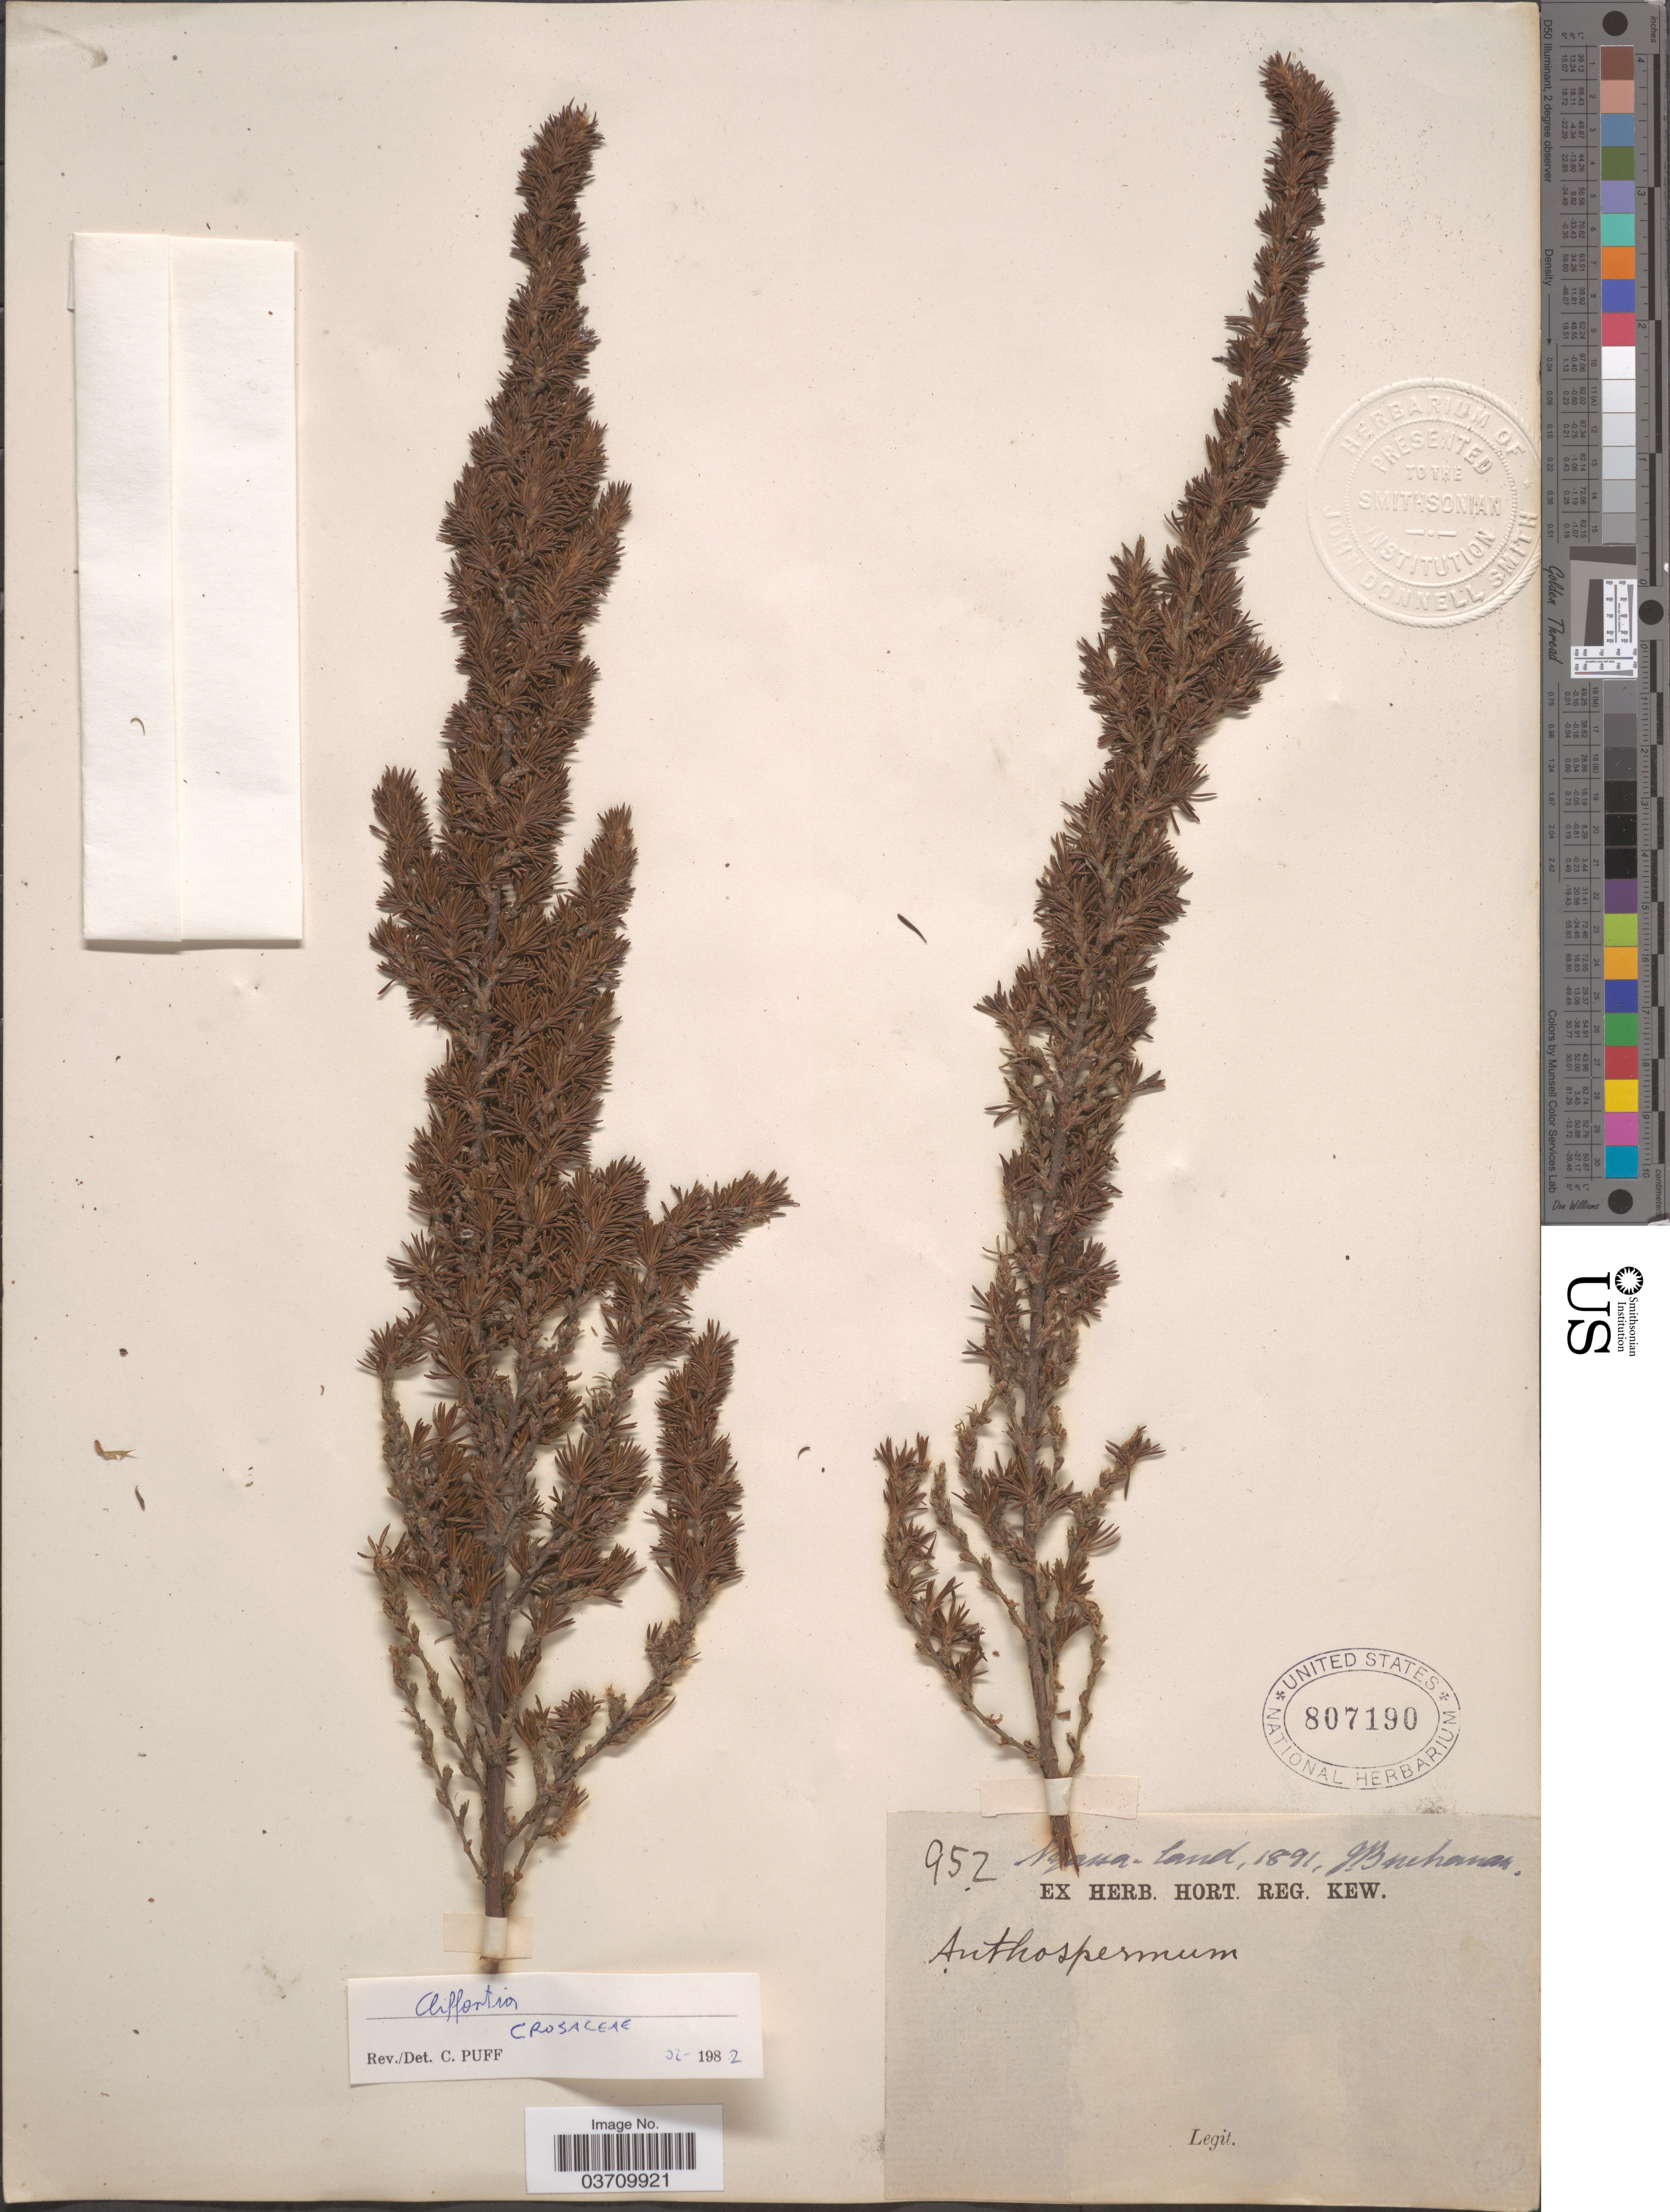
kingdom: Plantae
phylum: Tracheophyta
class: Magnoliopsida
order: Rosales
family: Rosaceae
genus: Cliffortia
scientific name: Cliffortia sp.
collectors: J. Buchanan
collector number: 952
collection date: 1891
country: Malawi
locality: N [illegible text]assa-land.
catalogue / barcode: US 807190